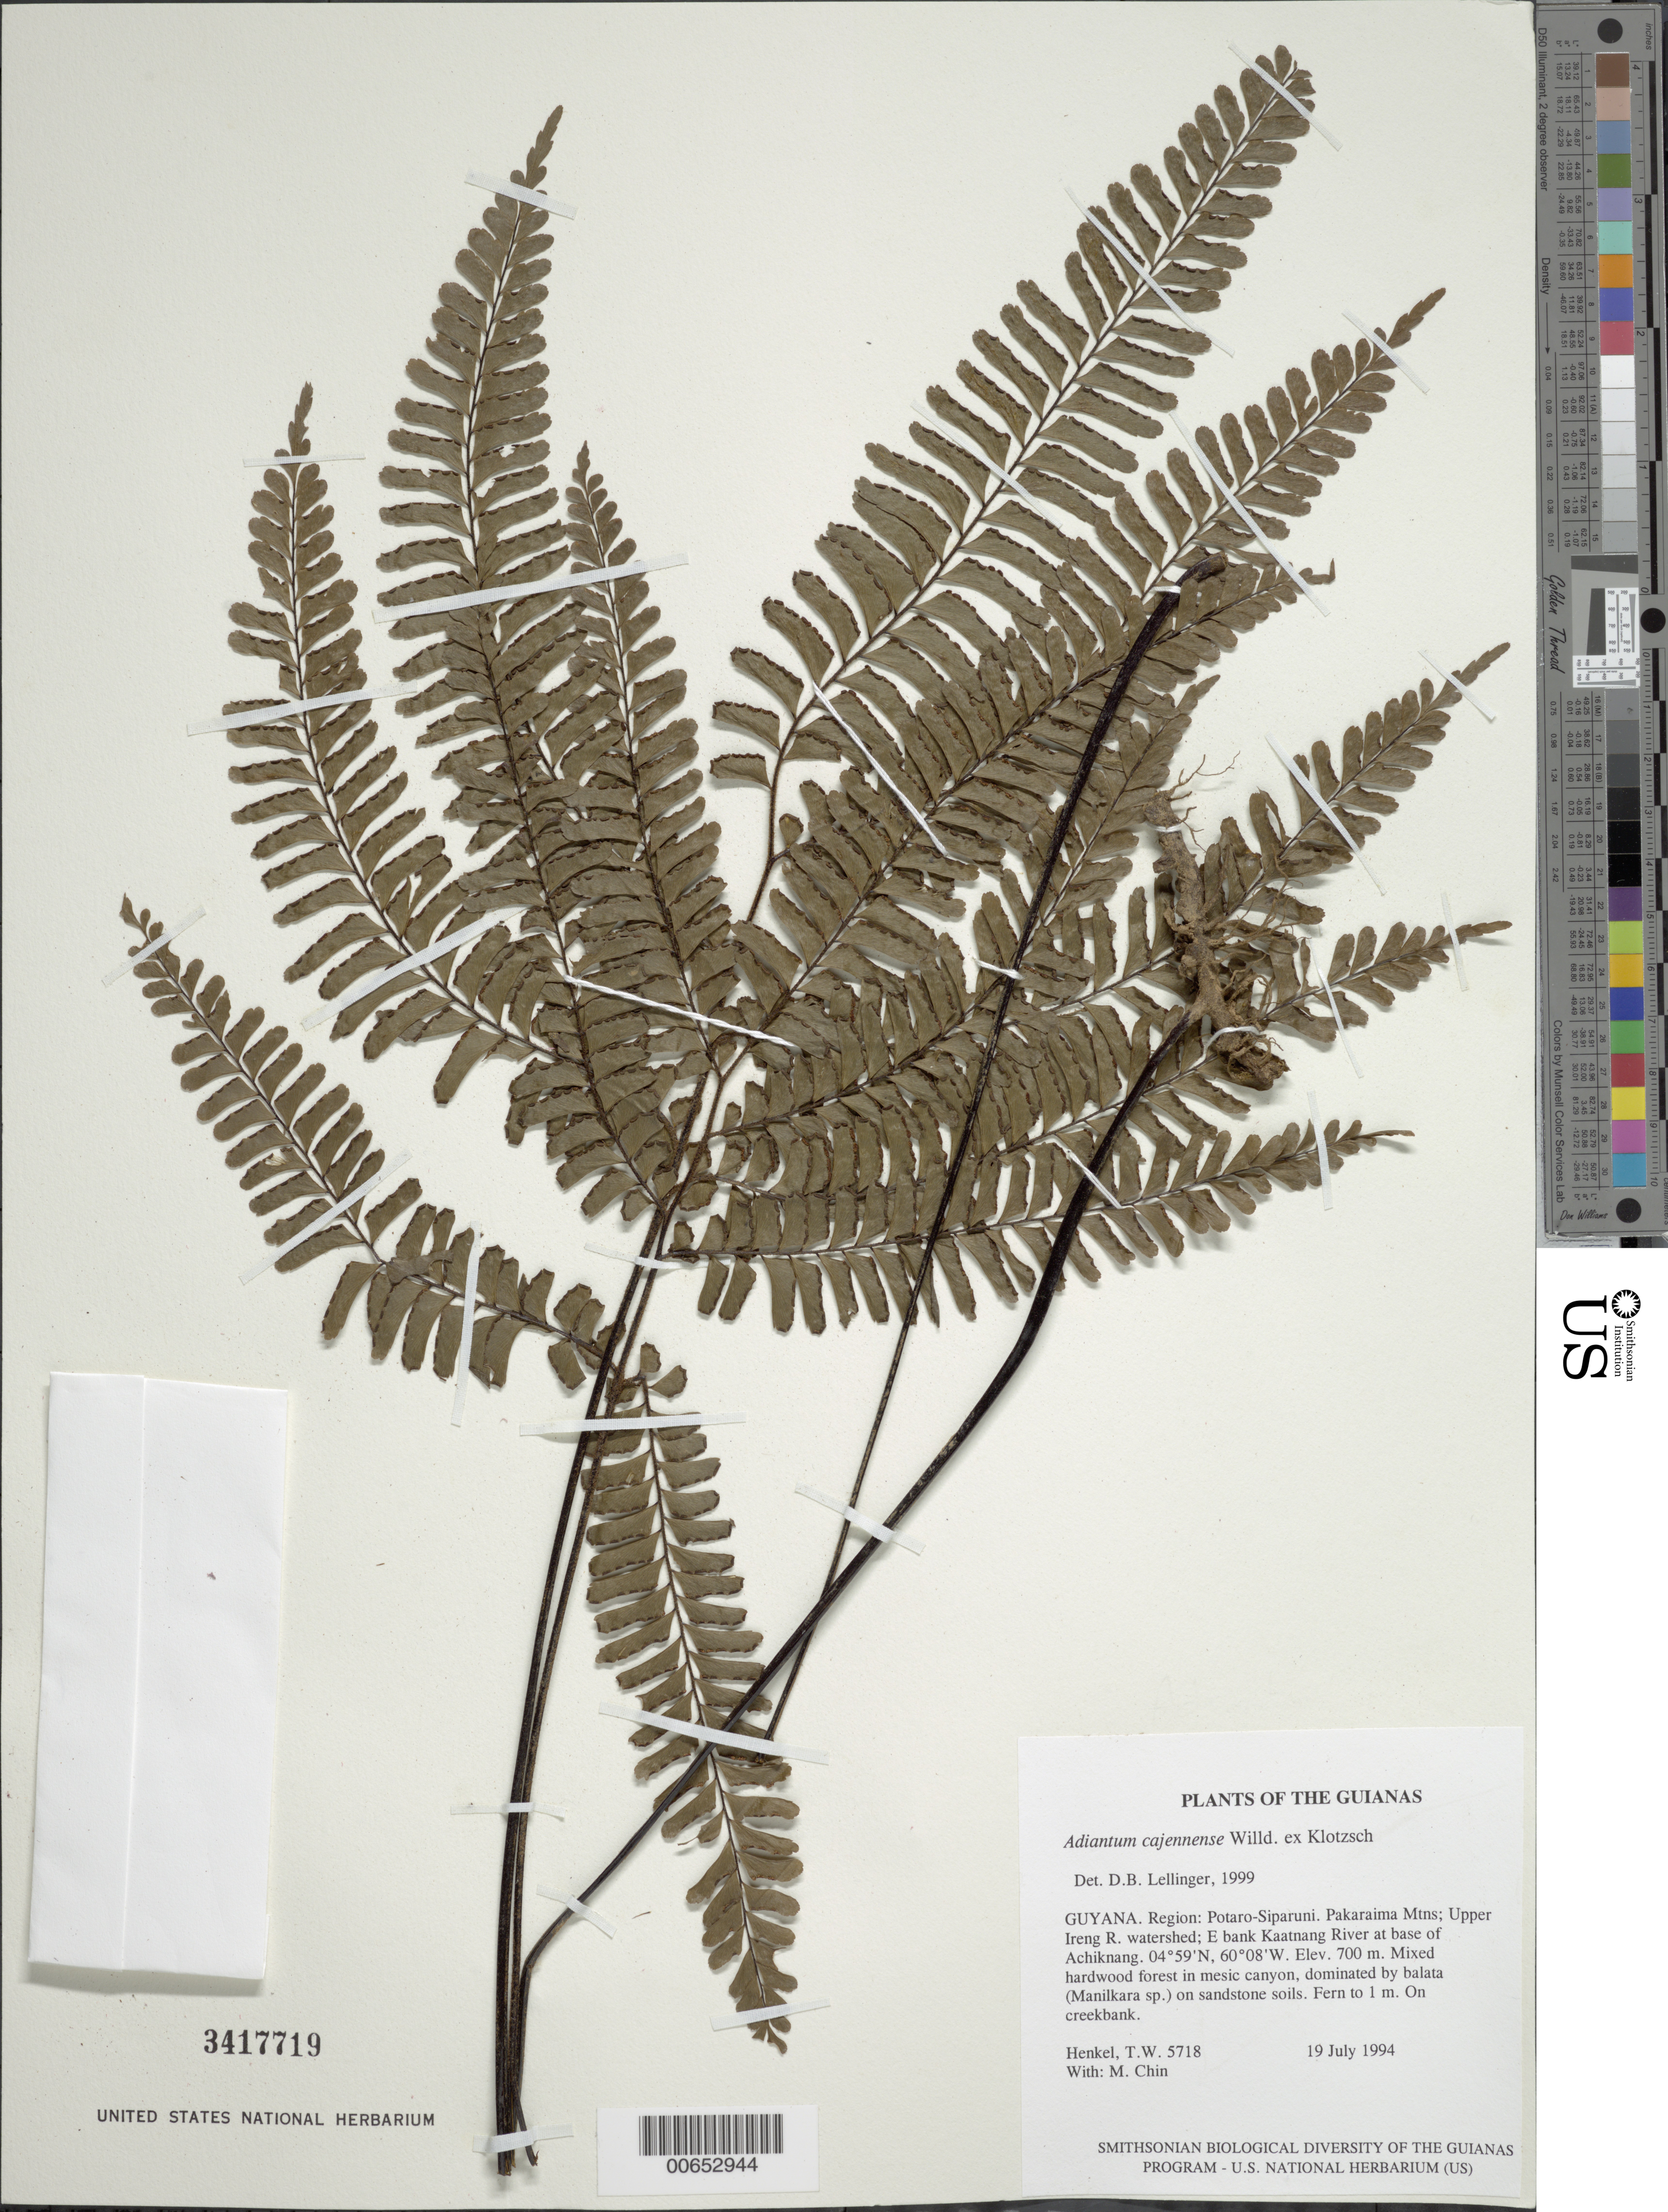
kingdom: Plantae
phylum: Tracheophyta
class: Polypodiopsida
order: Polypodiales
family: Pteridaceae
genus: Adiantum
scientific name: Adiantum cajennense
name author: Willd. ex Klotzsch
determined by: Lellinger, David B., (BOT), Smithsonian Institution - National Museum of Natural History (UNITED STATES)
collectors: T. Henkel & M. Chin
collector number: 5718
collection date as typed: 19 July 1994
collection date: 1994-07-19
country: Guyana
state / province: Potaro-Siparuni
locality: Pakaraima Mtns; Upper Ireng R. watershed; E bank Kaatnang River at base of Achiknang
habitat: Mixed hardwood forest in mesic canyon, dominated by balata (Manilkara sp.) on sandstone soils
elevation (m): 700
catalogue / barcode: US 3417719